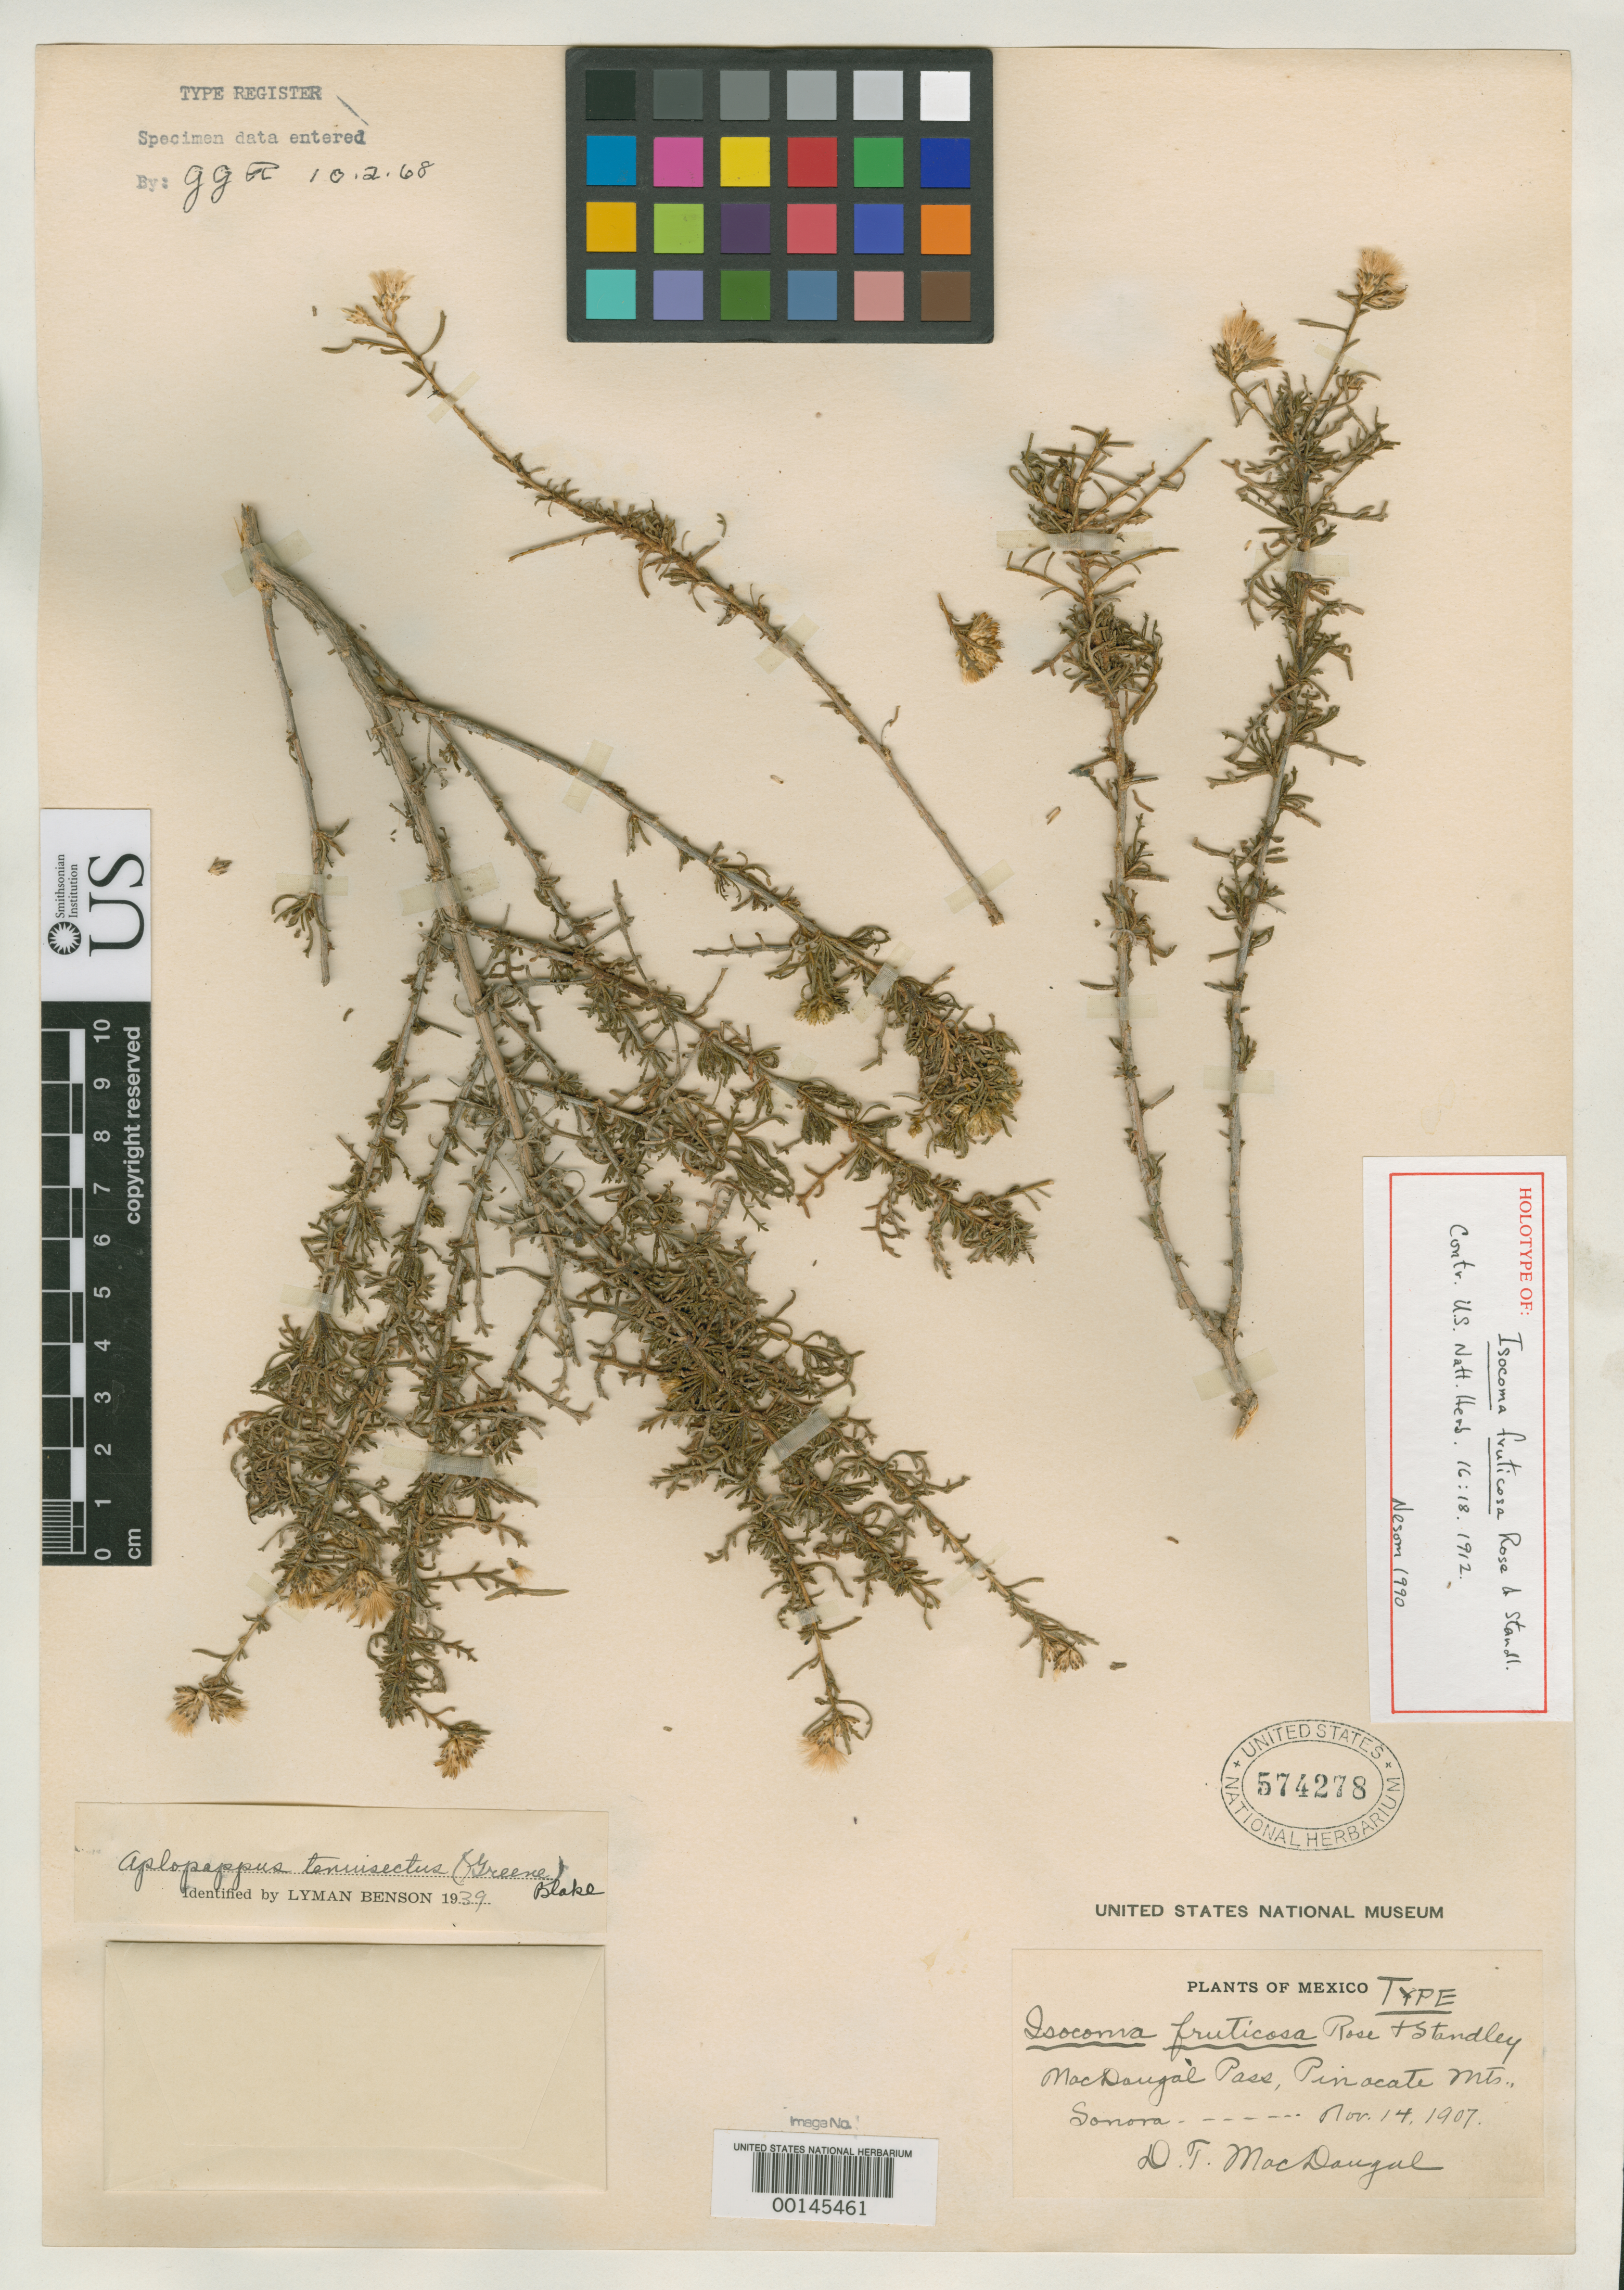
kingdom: Plantae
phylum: Tracheophyta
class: Magnoliopsida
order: Asterales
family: Asteraceae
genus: Isocoma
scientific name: Isocoma fruticosa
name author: Rose & Standl.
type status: Holotype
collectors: D. T. MacDougal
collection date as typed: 14 Nov 1907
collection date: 1907-11-14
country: Mexico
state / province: Sonora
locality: Pinocate Mountains, MacDougal Pass.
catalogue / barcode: US 574278